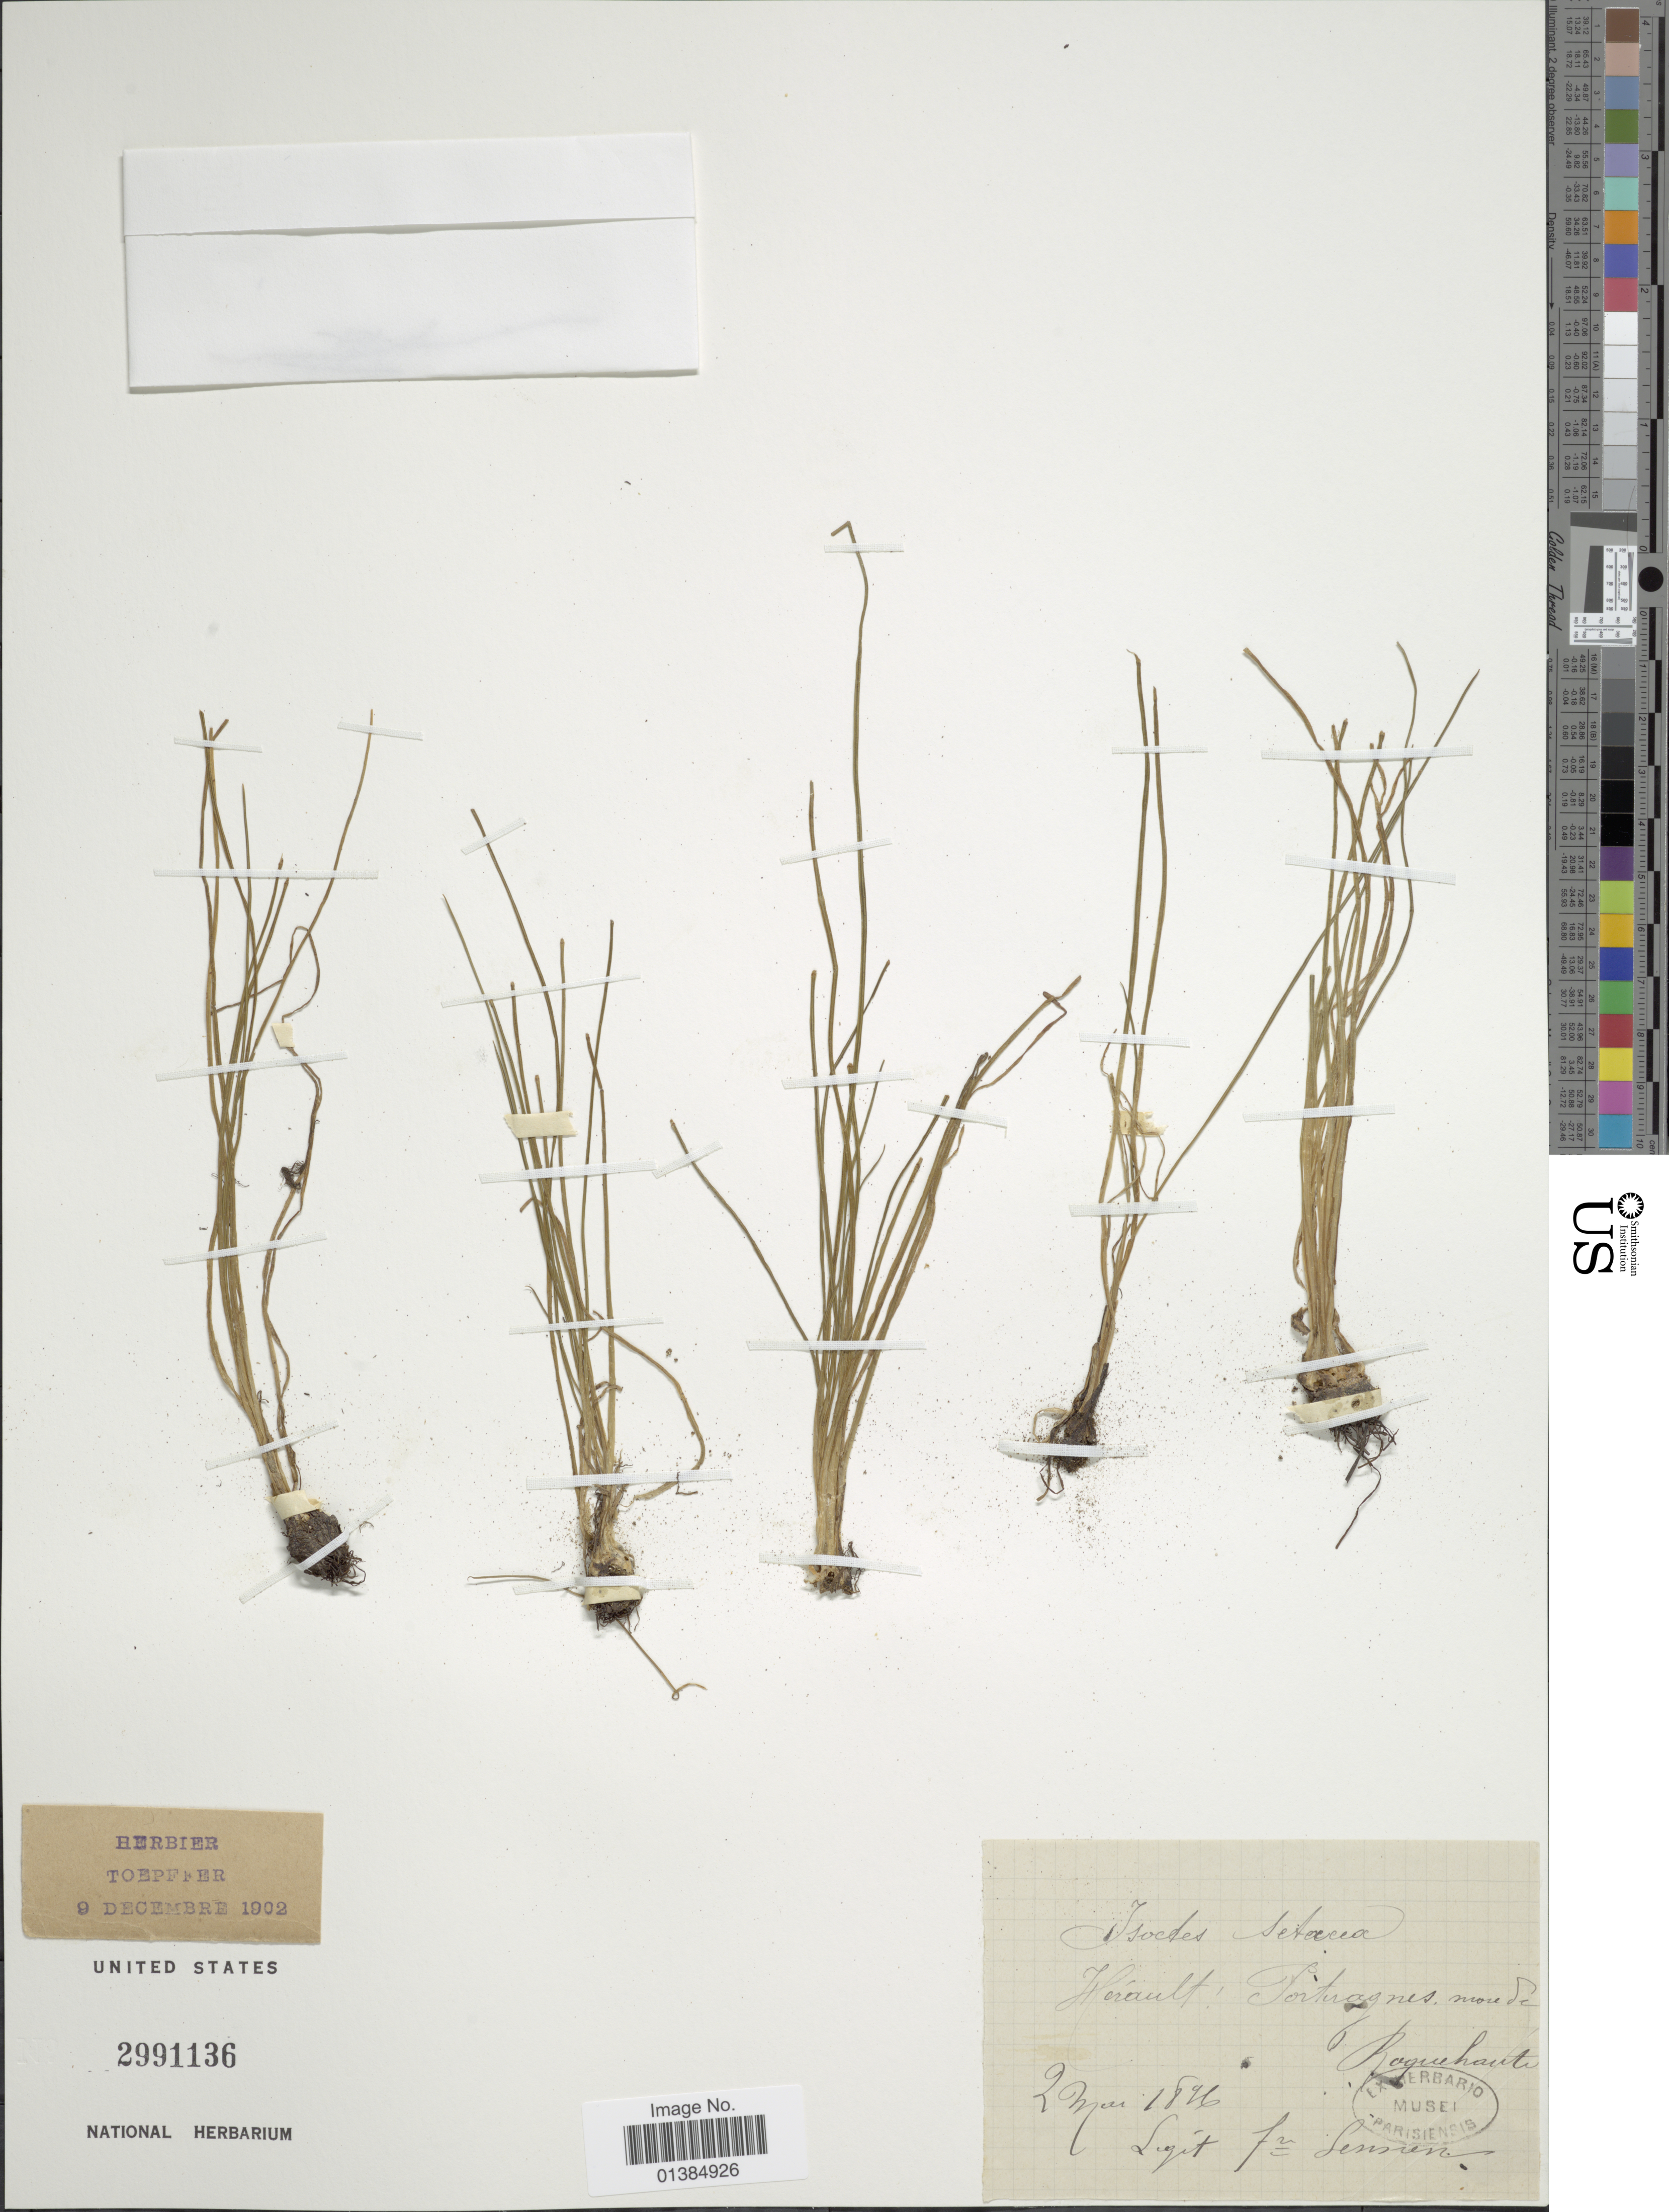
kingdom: Plantae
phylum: Tracheophyta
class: Lycopodiopsida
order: Isoetales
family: Isoetaceae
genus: Isoetes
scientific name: Isoetes echinospora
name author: Durieu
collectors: E. Sennen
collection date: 1896-05-02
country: France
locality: Hérault, Portuagnes, moude Roquehaute. [interpreted]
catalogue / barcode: US 2991136